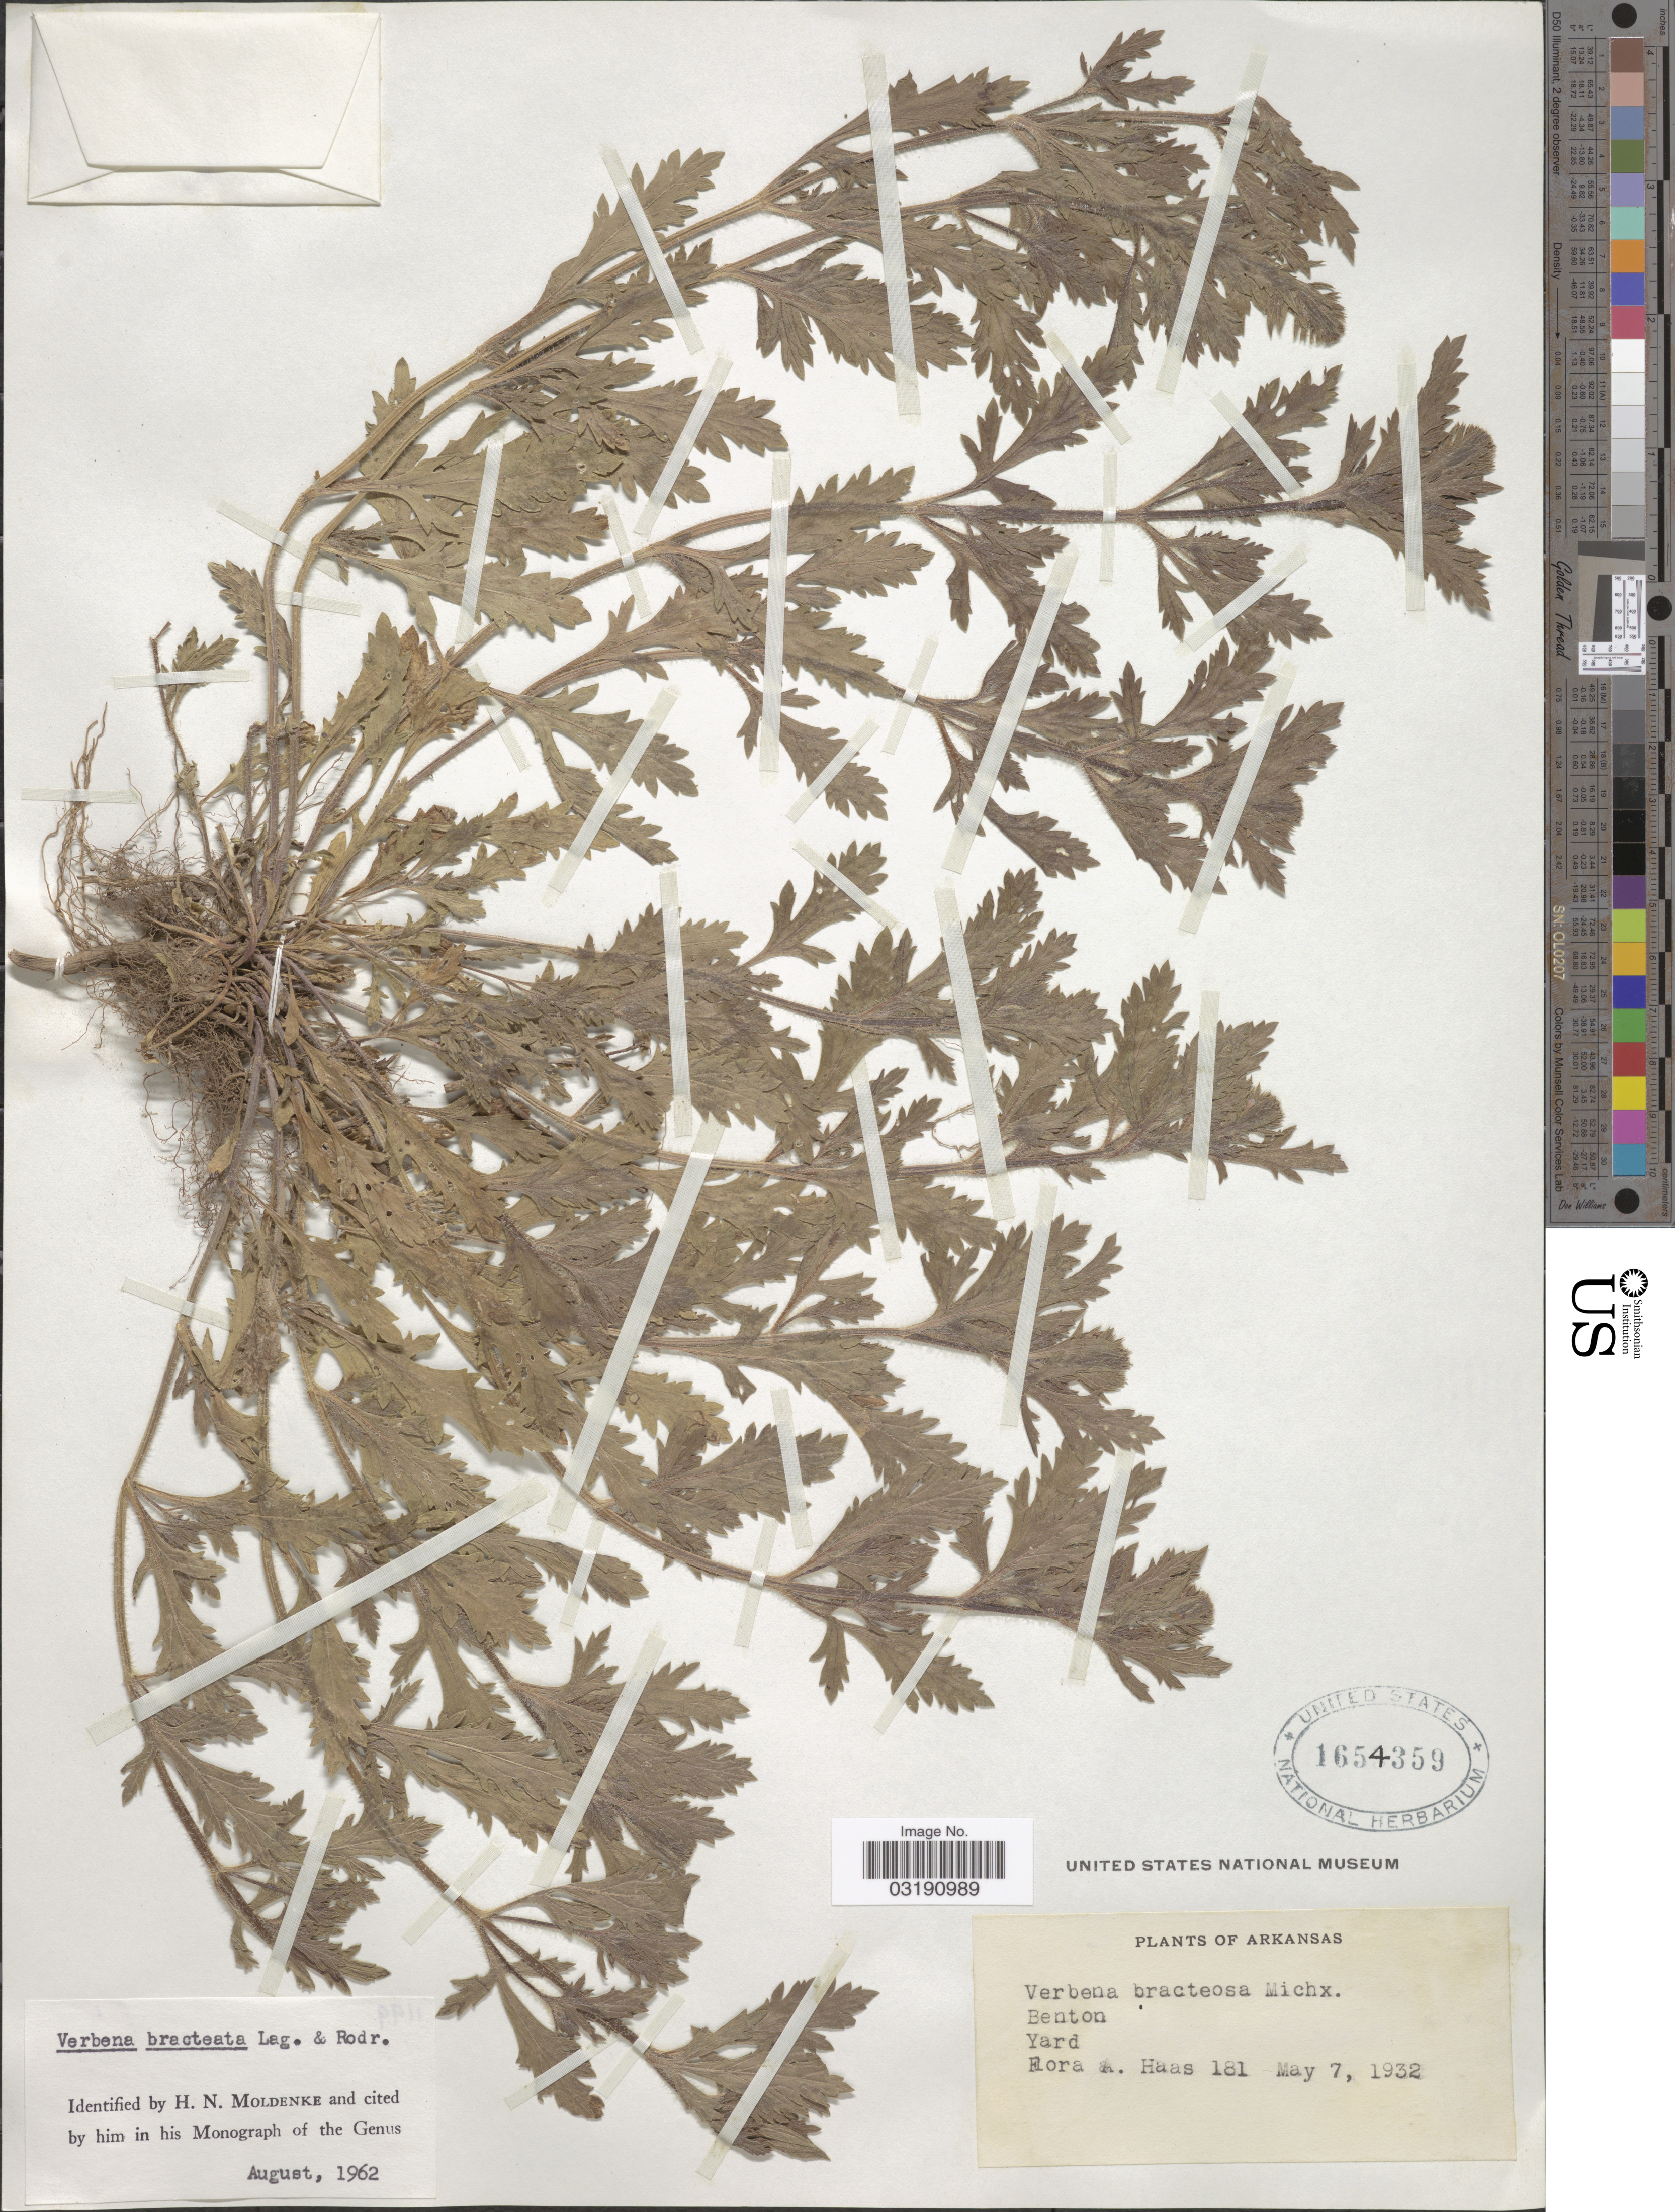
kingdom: Plantae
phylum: Tracheophyta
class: Magnoliopsida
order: Lamiales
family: Verbenaceae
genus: Verbena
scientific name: Verbena bracteata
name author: Cav. ex Lag. & Rodr.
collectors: F. A. Haas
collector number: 181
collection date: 1932-05-07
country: United States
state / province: Arkansas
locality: Benton, Yard.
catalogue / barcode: US 1654359